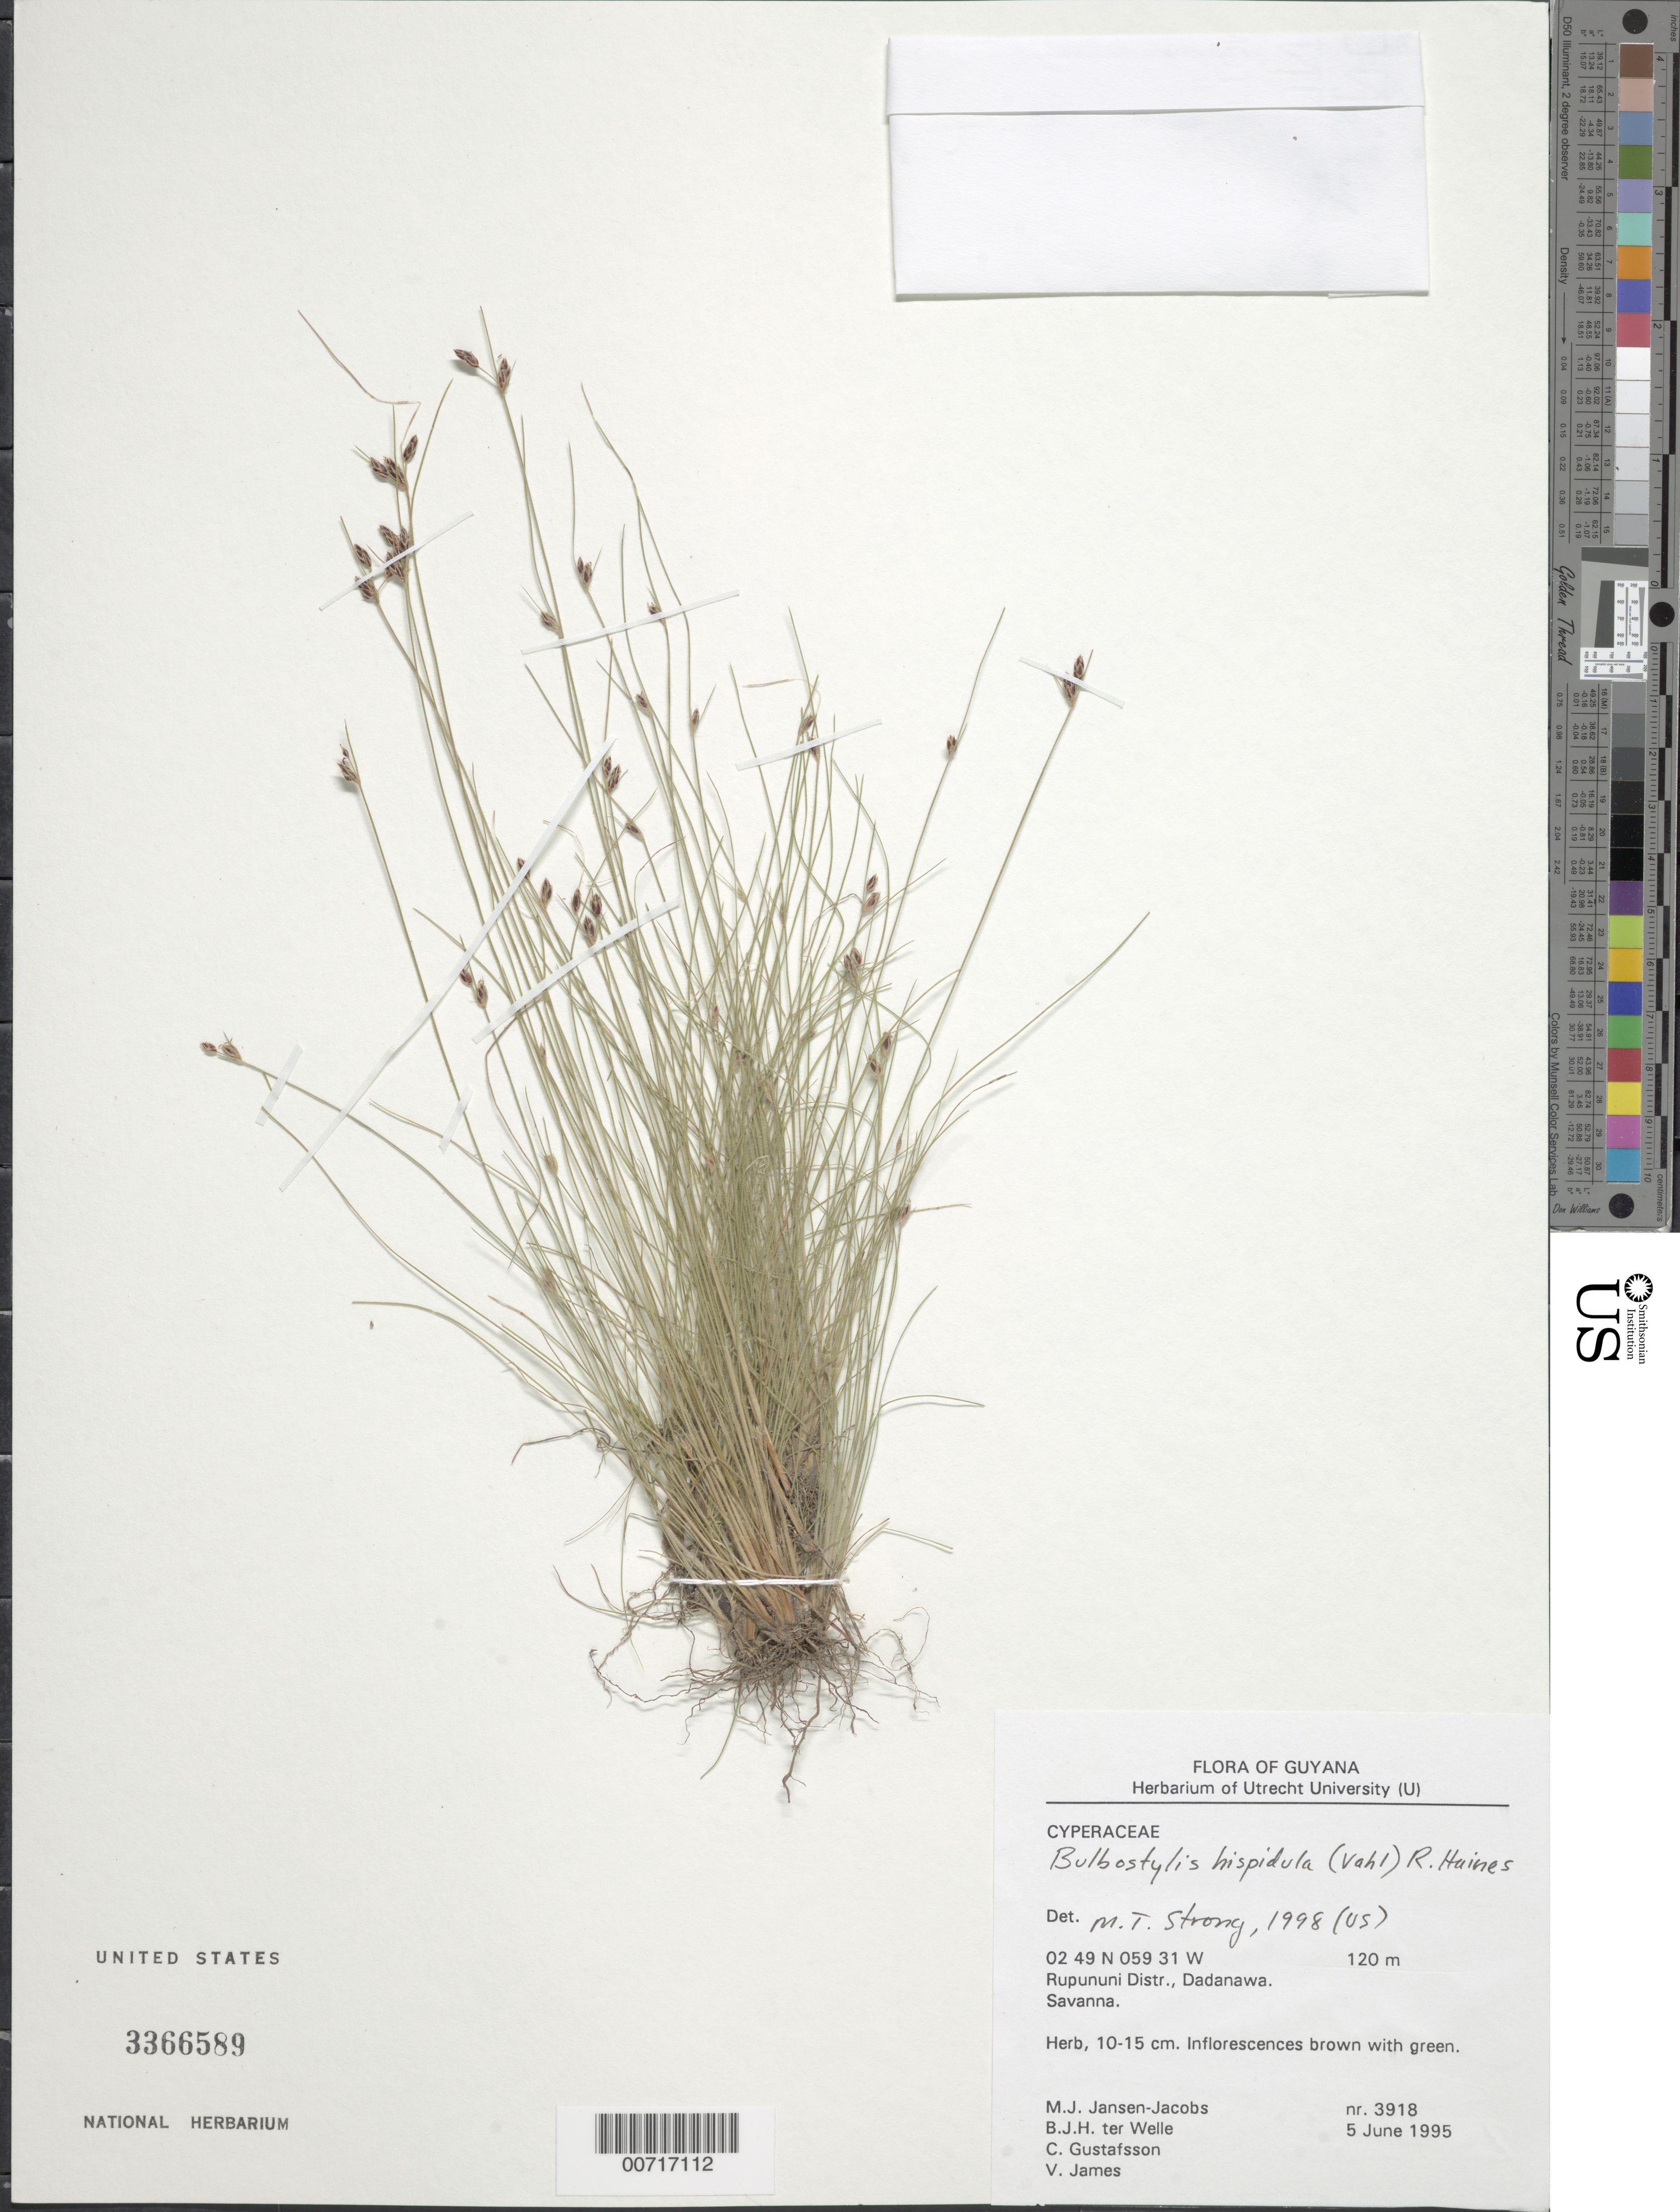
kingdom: Plantae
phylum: Tracheophyta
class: Liliopsida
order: Poales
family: Cyperaceae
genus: Bulbostylis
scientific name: Bulbostylis hispidula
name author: (Vahl) R.W. Haines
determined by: Strong, M. T., (US), Smithsonian Institution - National Museum of Natural History (UNITED STATES)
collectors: M. J. Jansen-Jacobs, B. Welle, C. G. Gustafsson & V. James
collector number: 3918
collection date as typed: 5-Jun-95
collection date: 1995-06-05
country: Guyana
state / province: U. Takutu-U. Essequibo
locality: Dadanawa, Rupununi River, Rupununi District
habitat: Savanna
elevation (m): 120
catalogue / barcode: US 3366589